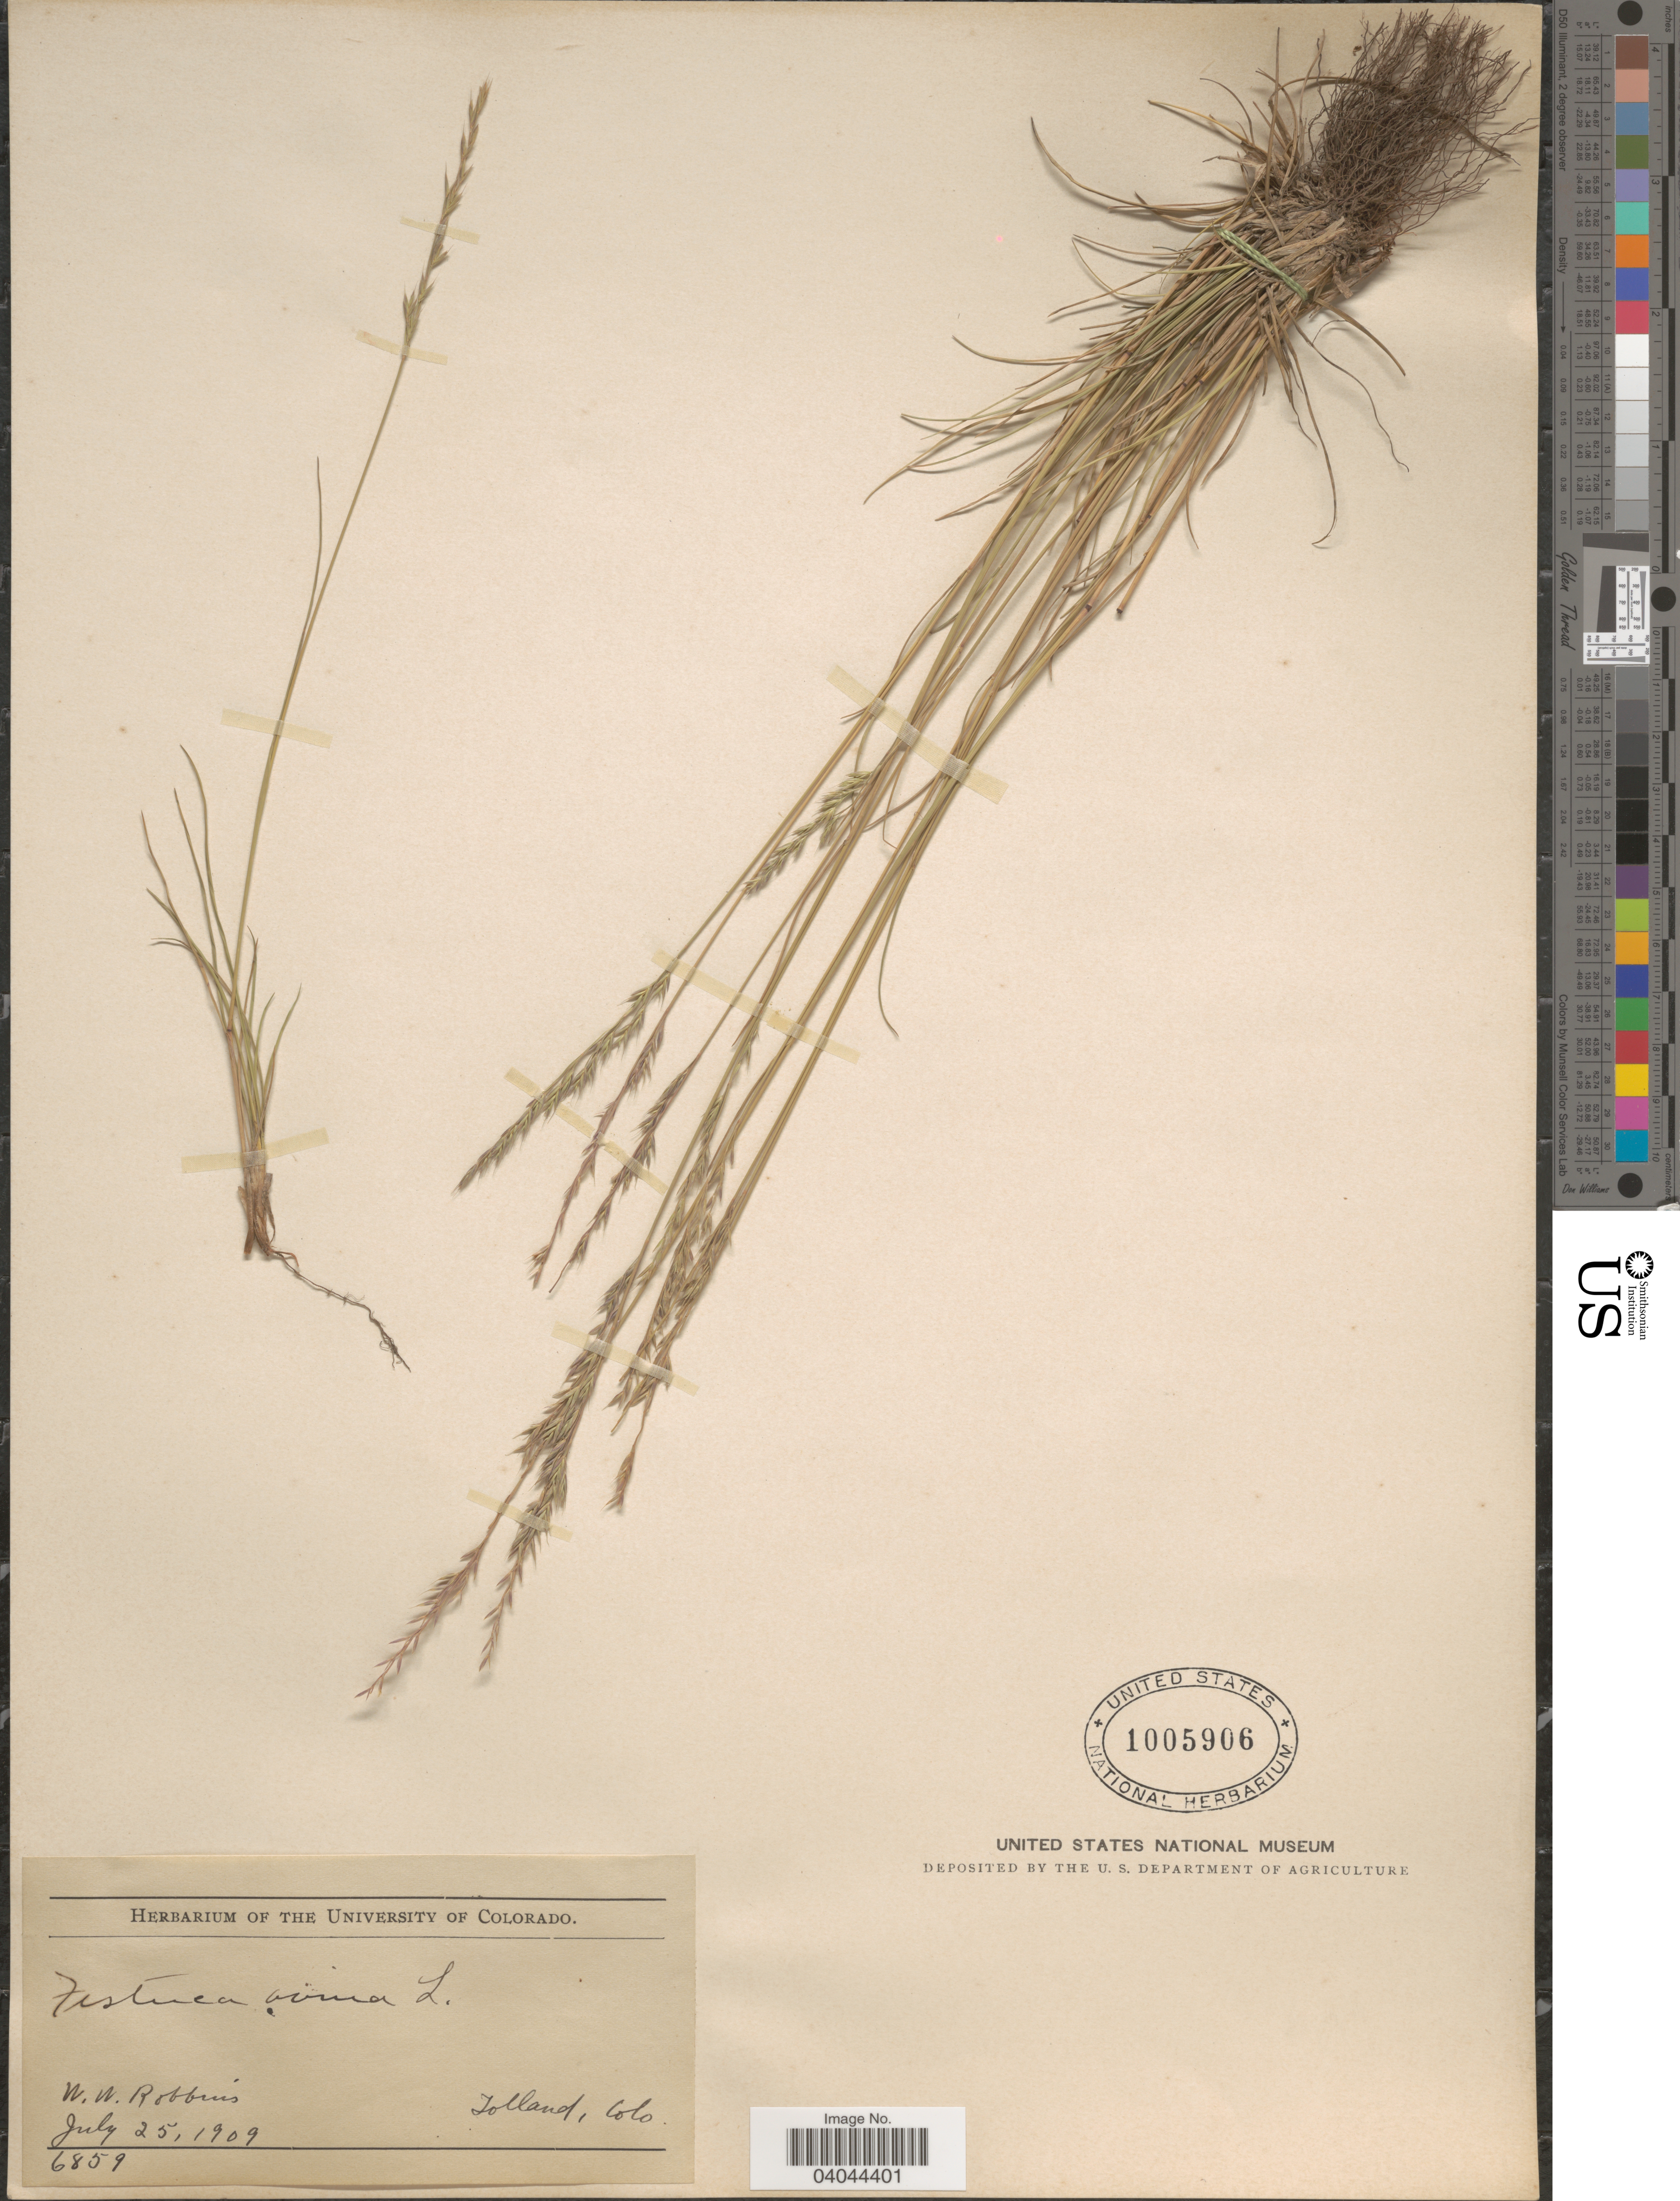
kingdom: Plantae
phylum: Tracheophyta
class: Liliopsida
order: Poales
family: Poaceae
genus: Festuca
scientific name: Festuca ovina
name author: L.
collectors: W. Robbins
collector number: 6859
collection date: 1909-07-25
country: United States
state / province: Colorado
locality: Tolland.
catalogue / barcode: US 1005906